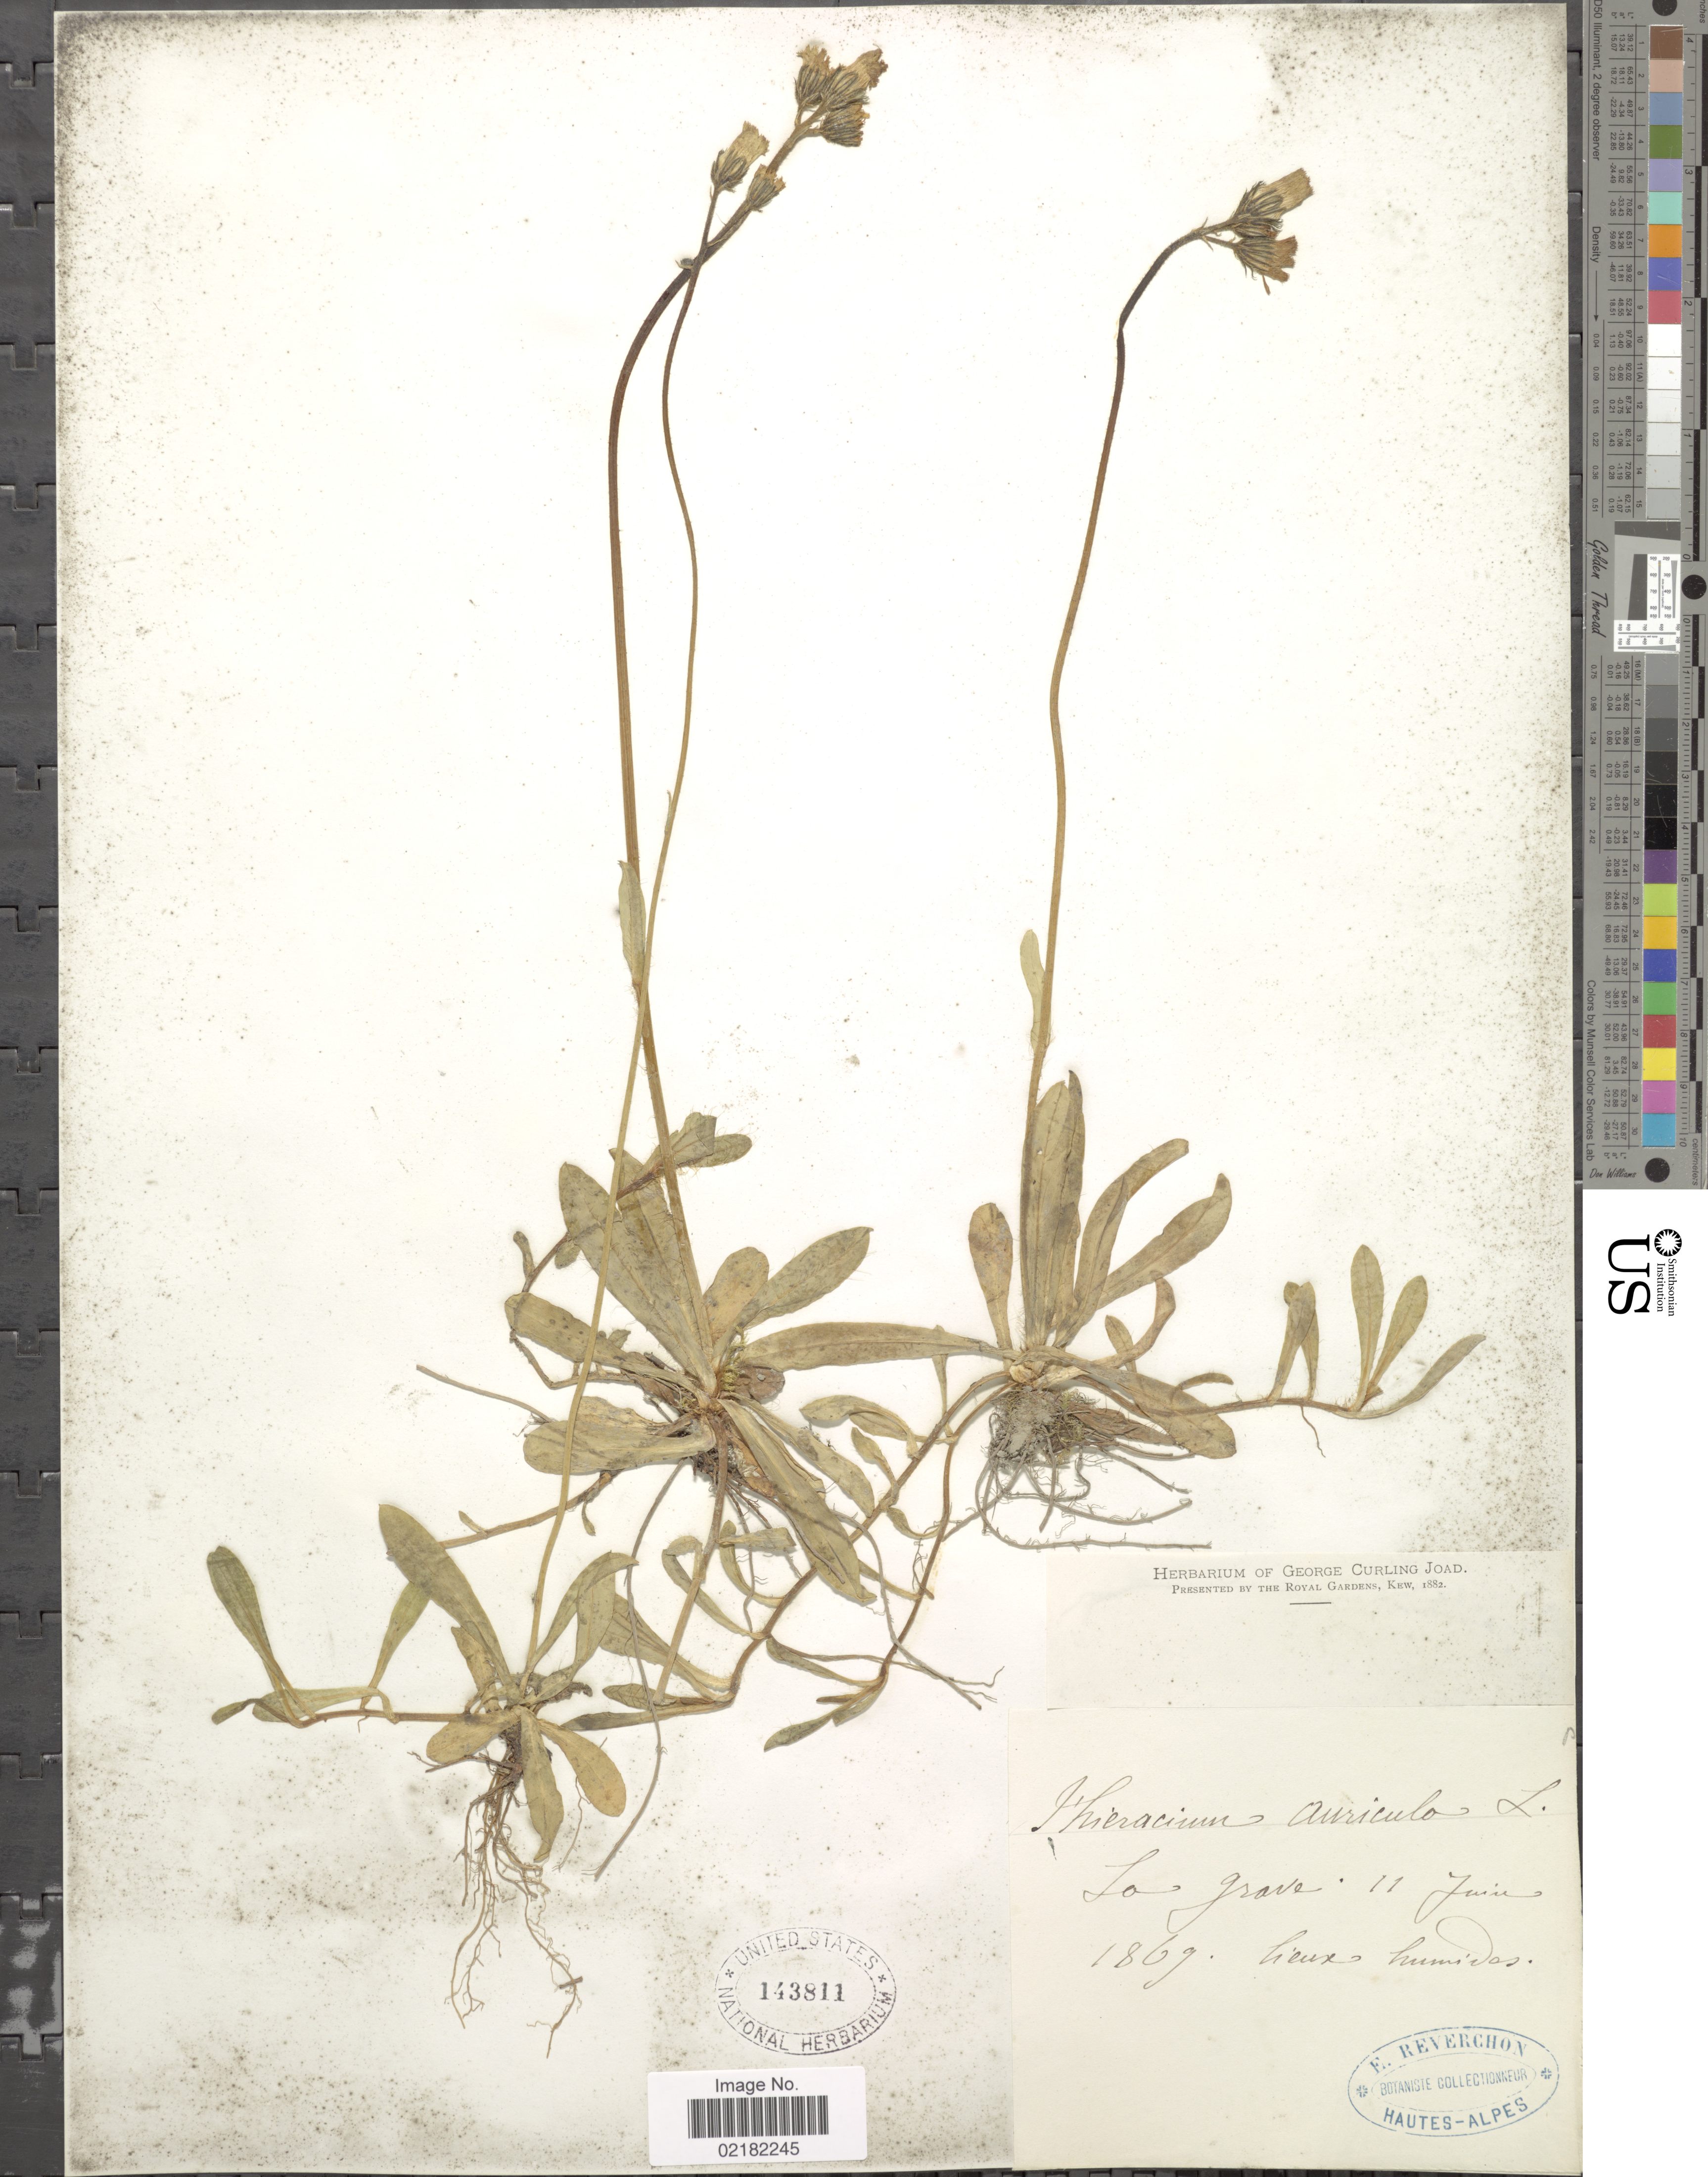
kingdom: Plantae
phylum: Tracheophyta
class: Magnoliopsida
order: Asterales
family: Asteraceae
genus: Pilosella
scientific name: Pilosella floribunda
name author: (Wimm. & Grab.) Fr. a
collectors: E. Reverchon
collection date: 1869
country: France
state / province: Provence-Alpes-Côte d'Azur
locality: La Grave, lieux humides [La Grave, wet places]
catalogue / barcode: US 143811